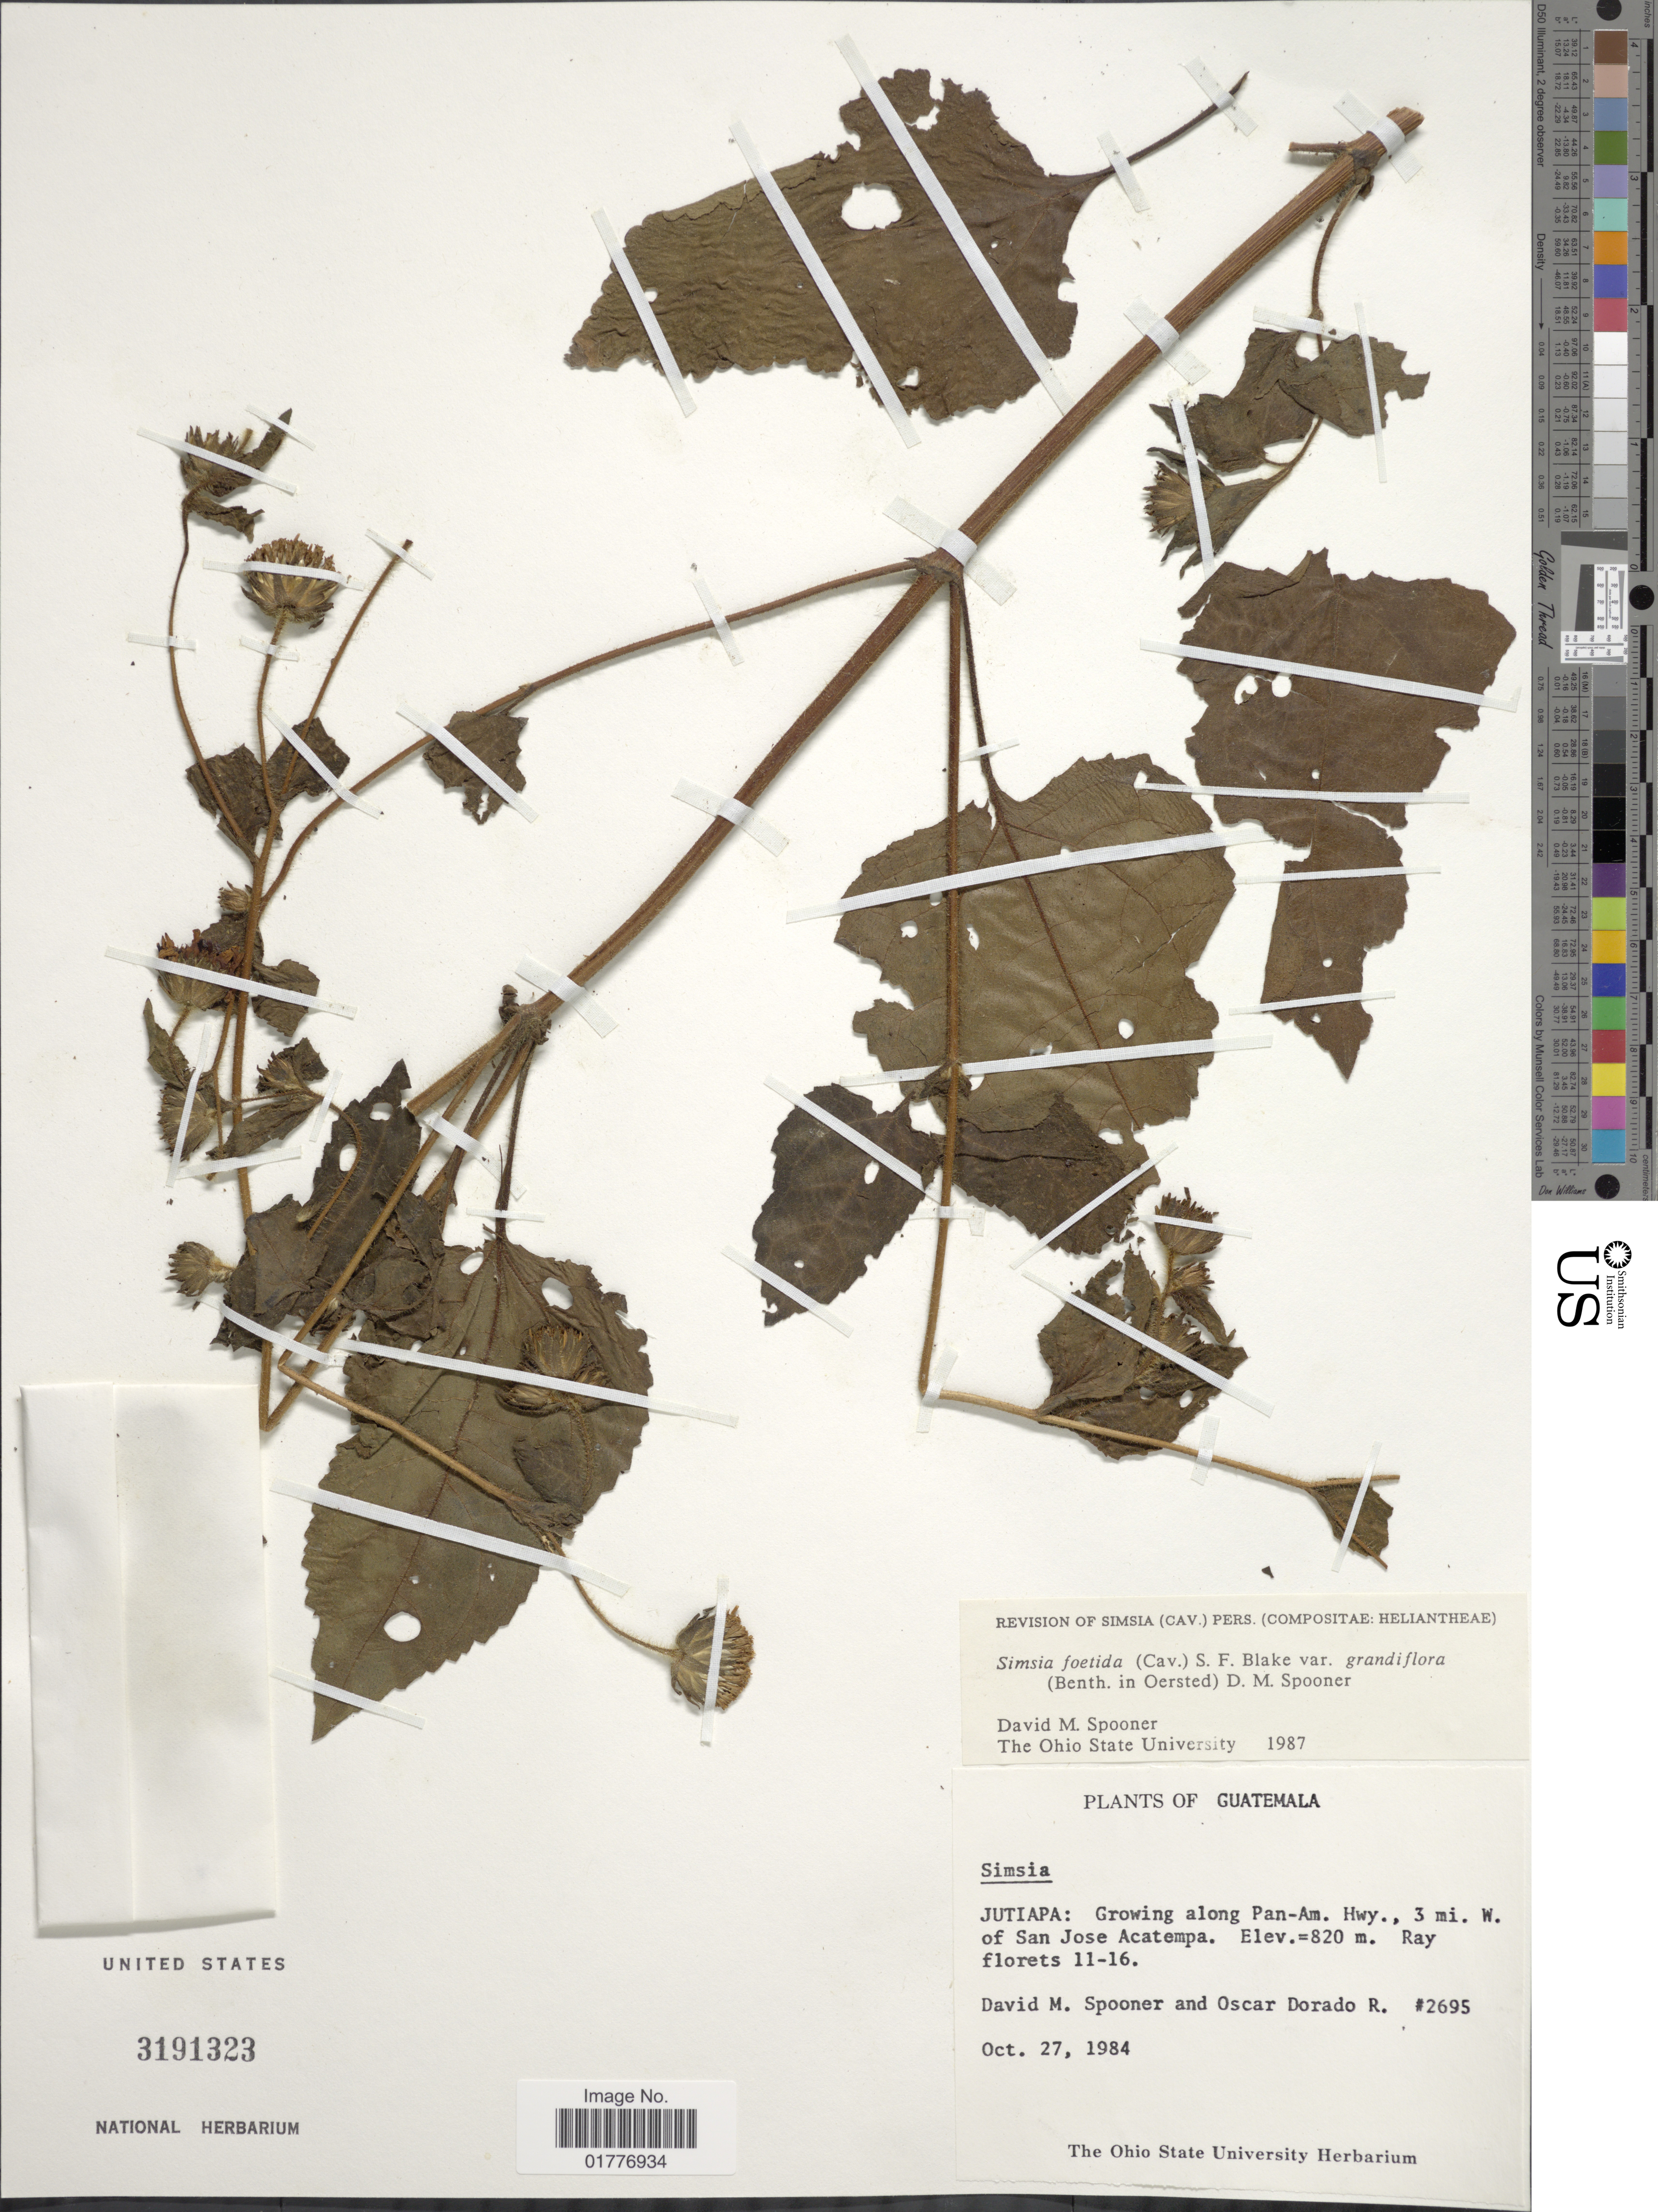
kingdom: Plantae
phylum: Tracheophyta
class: Magnoliopsida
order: Asterales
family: Asteraceae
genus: Simsia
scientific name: Simsia foetida var. grandiflora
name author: (Benth.) D.M. Spooner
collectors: D. Spooner & O. R. Dorado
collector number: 2695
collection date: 1984-10-27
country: Guatemala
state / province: Jutiapa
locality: Jutiapa: Growing along Pan-Am, Hwy. 3 mi. W. of San Jose Acatempa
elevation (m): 820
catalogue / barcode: US 3191323